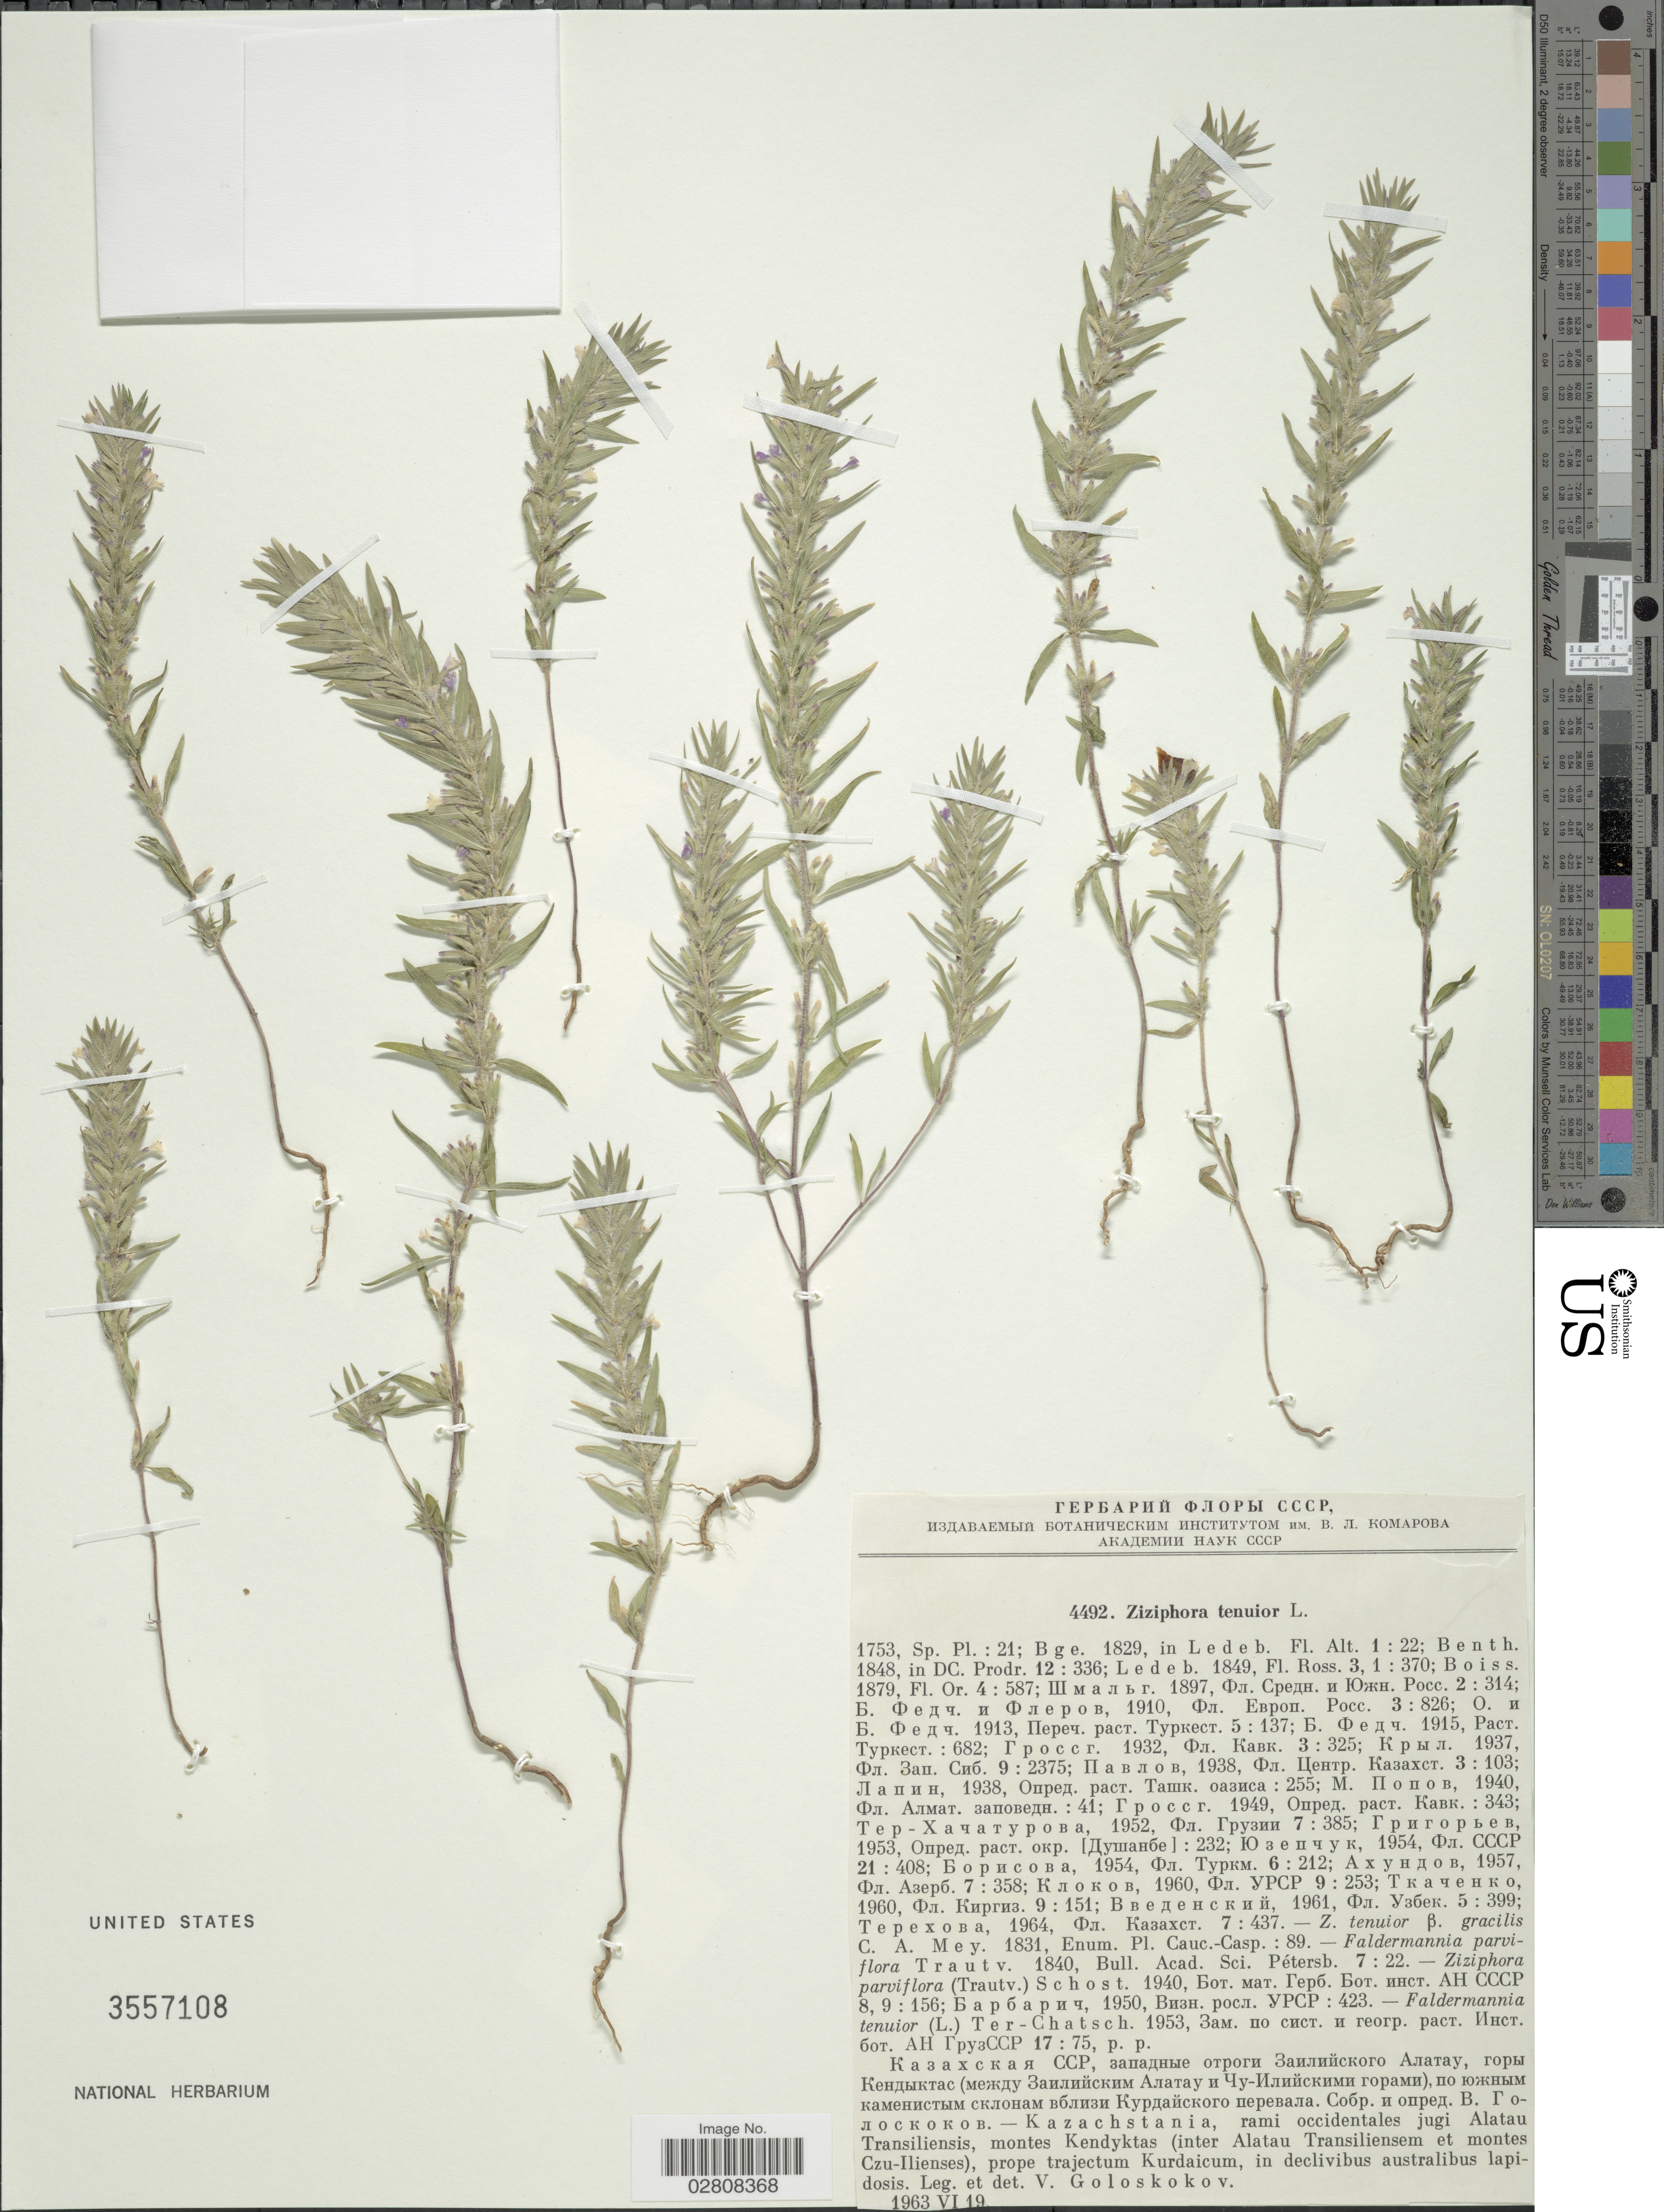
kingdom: Plantae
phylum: Tracheophyta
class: Magnoliopsida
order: Lamiales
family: Lamiaceae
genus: Ziziphora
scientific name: Ziziphora tenuior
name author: L.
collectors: V. P. Goloskokov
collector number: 4492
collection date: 1963-06-19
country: Kazakhstan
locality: Rami occidenrtales jugi Alatau Transiliensis, montes Kendyktas (inter Alatau Transiliensem et montes Czu-Ilienses), prope trajectum Kurdaicum, in declivibus australibus lapidosis.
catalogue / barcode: US 3557108